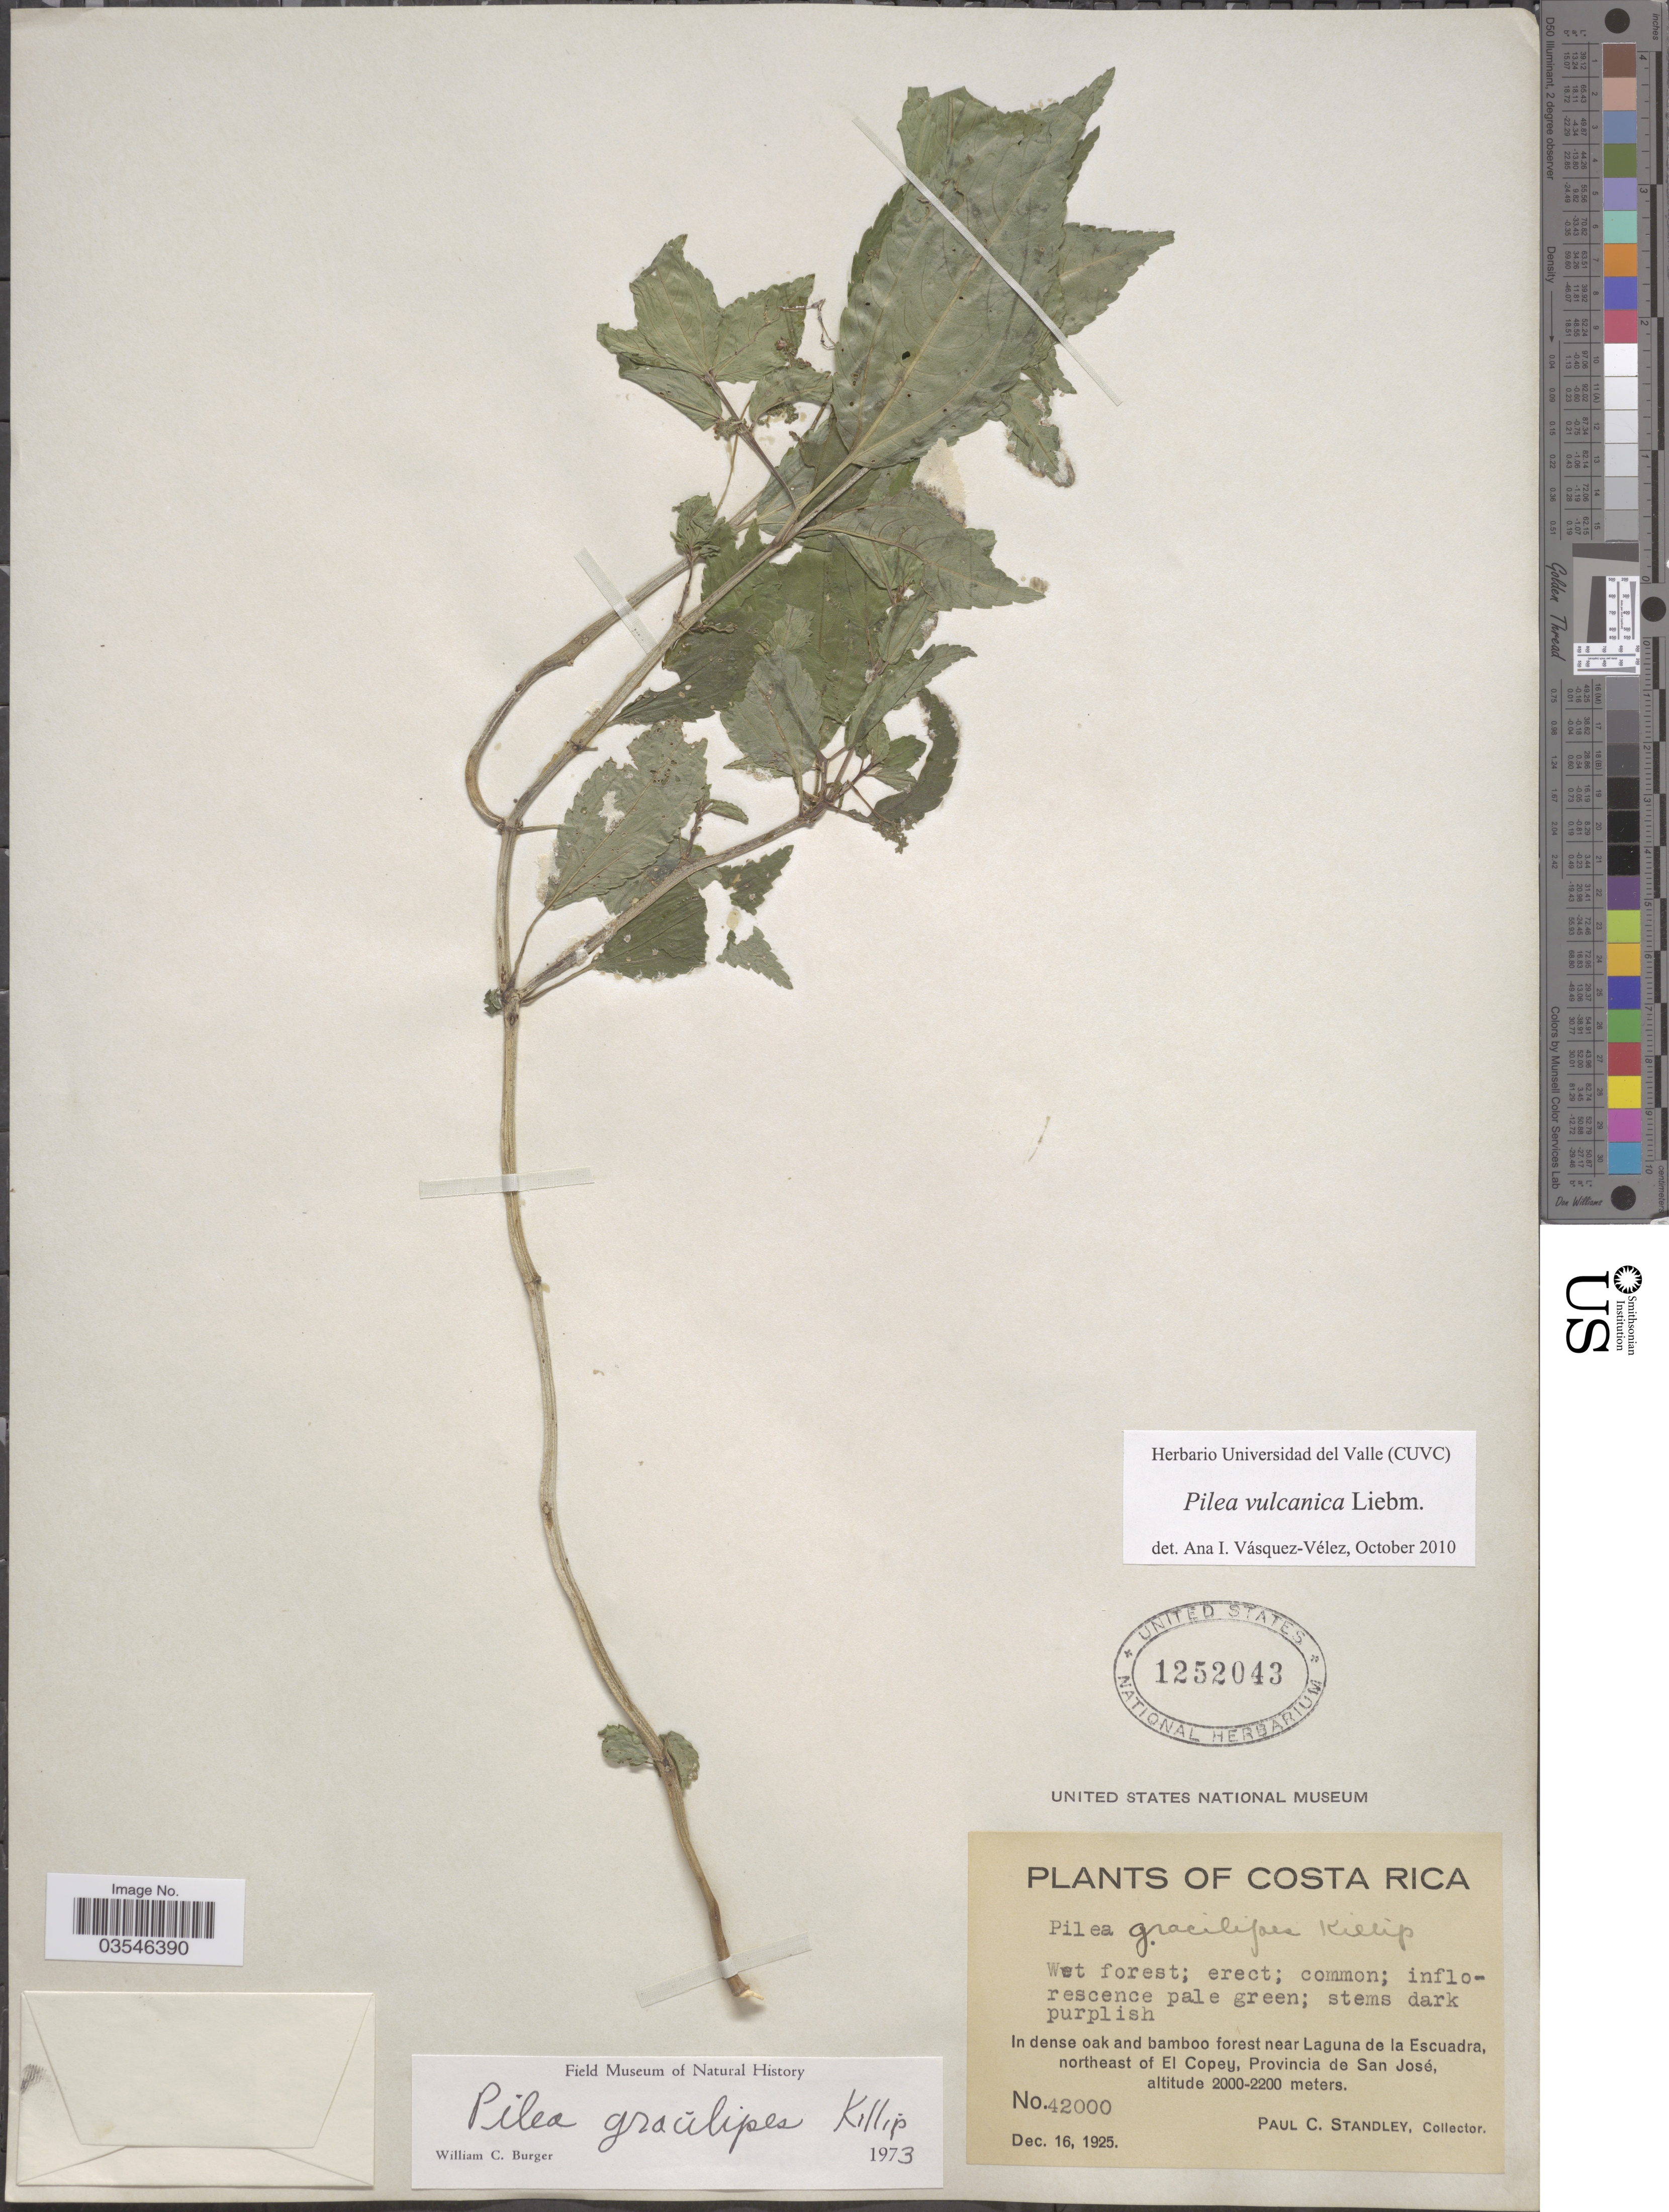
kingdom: Plantae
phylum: Tracheophyta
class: Magnoliopsida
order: Rosales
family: Urticaceae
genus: Pilea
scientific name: Pilea vulcanica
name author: Liebm.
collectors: P. C. Standley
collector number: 42000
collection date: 1925-12-16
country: Costa Rica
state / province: San José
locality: In dense oak and bamboo forest near Laguna de la Escuadra, northeast of El Copey.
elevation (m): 2000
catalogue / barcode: US 1252043